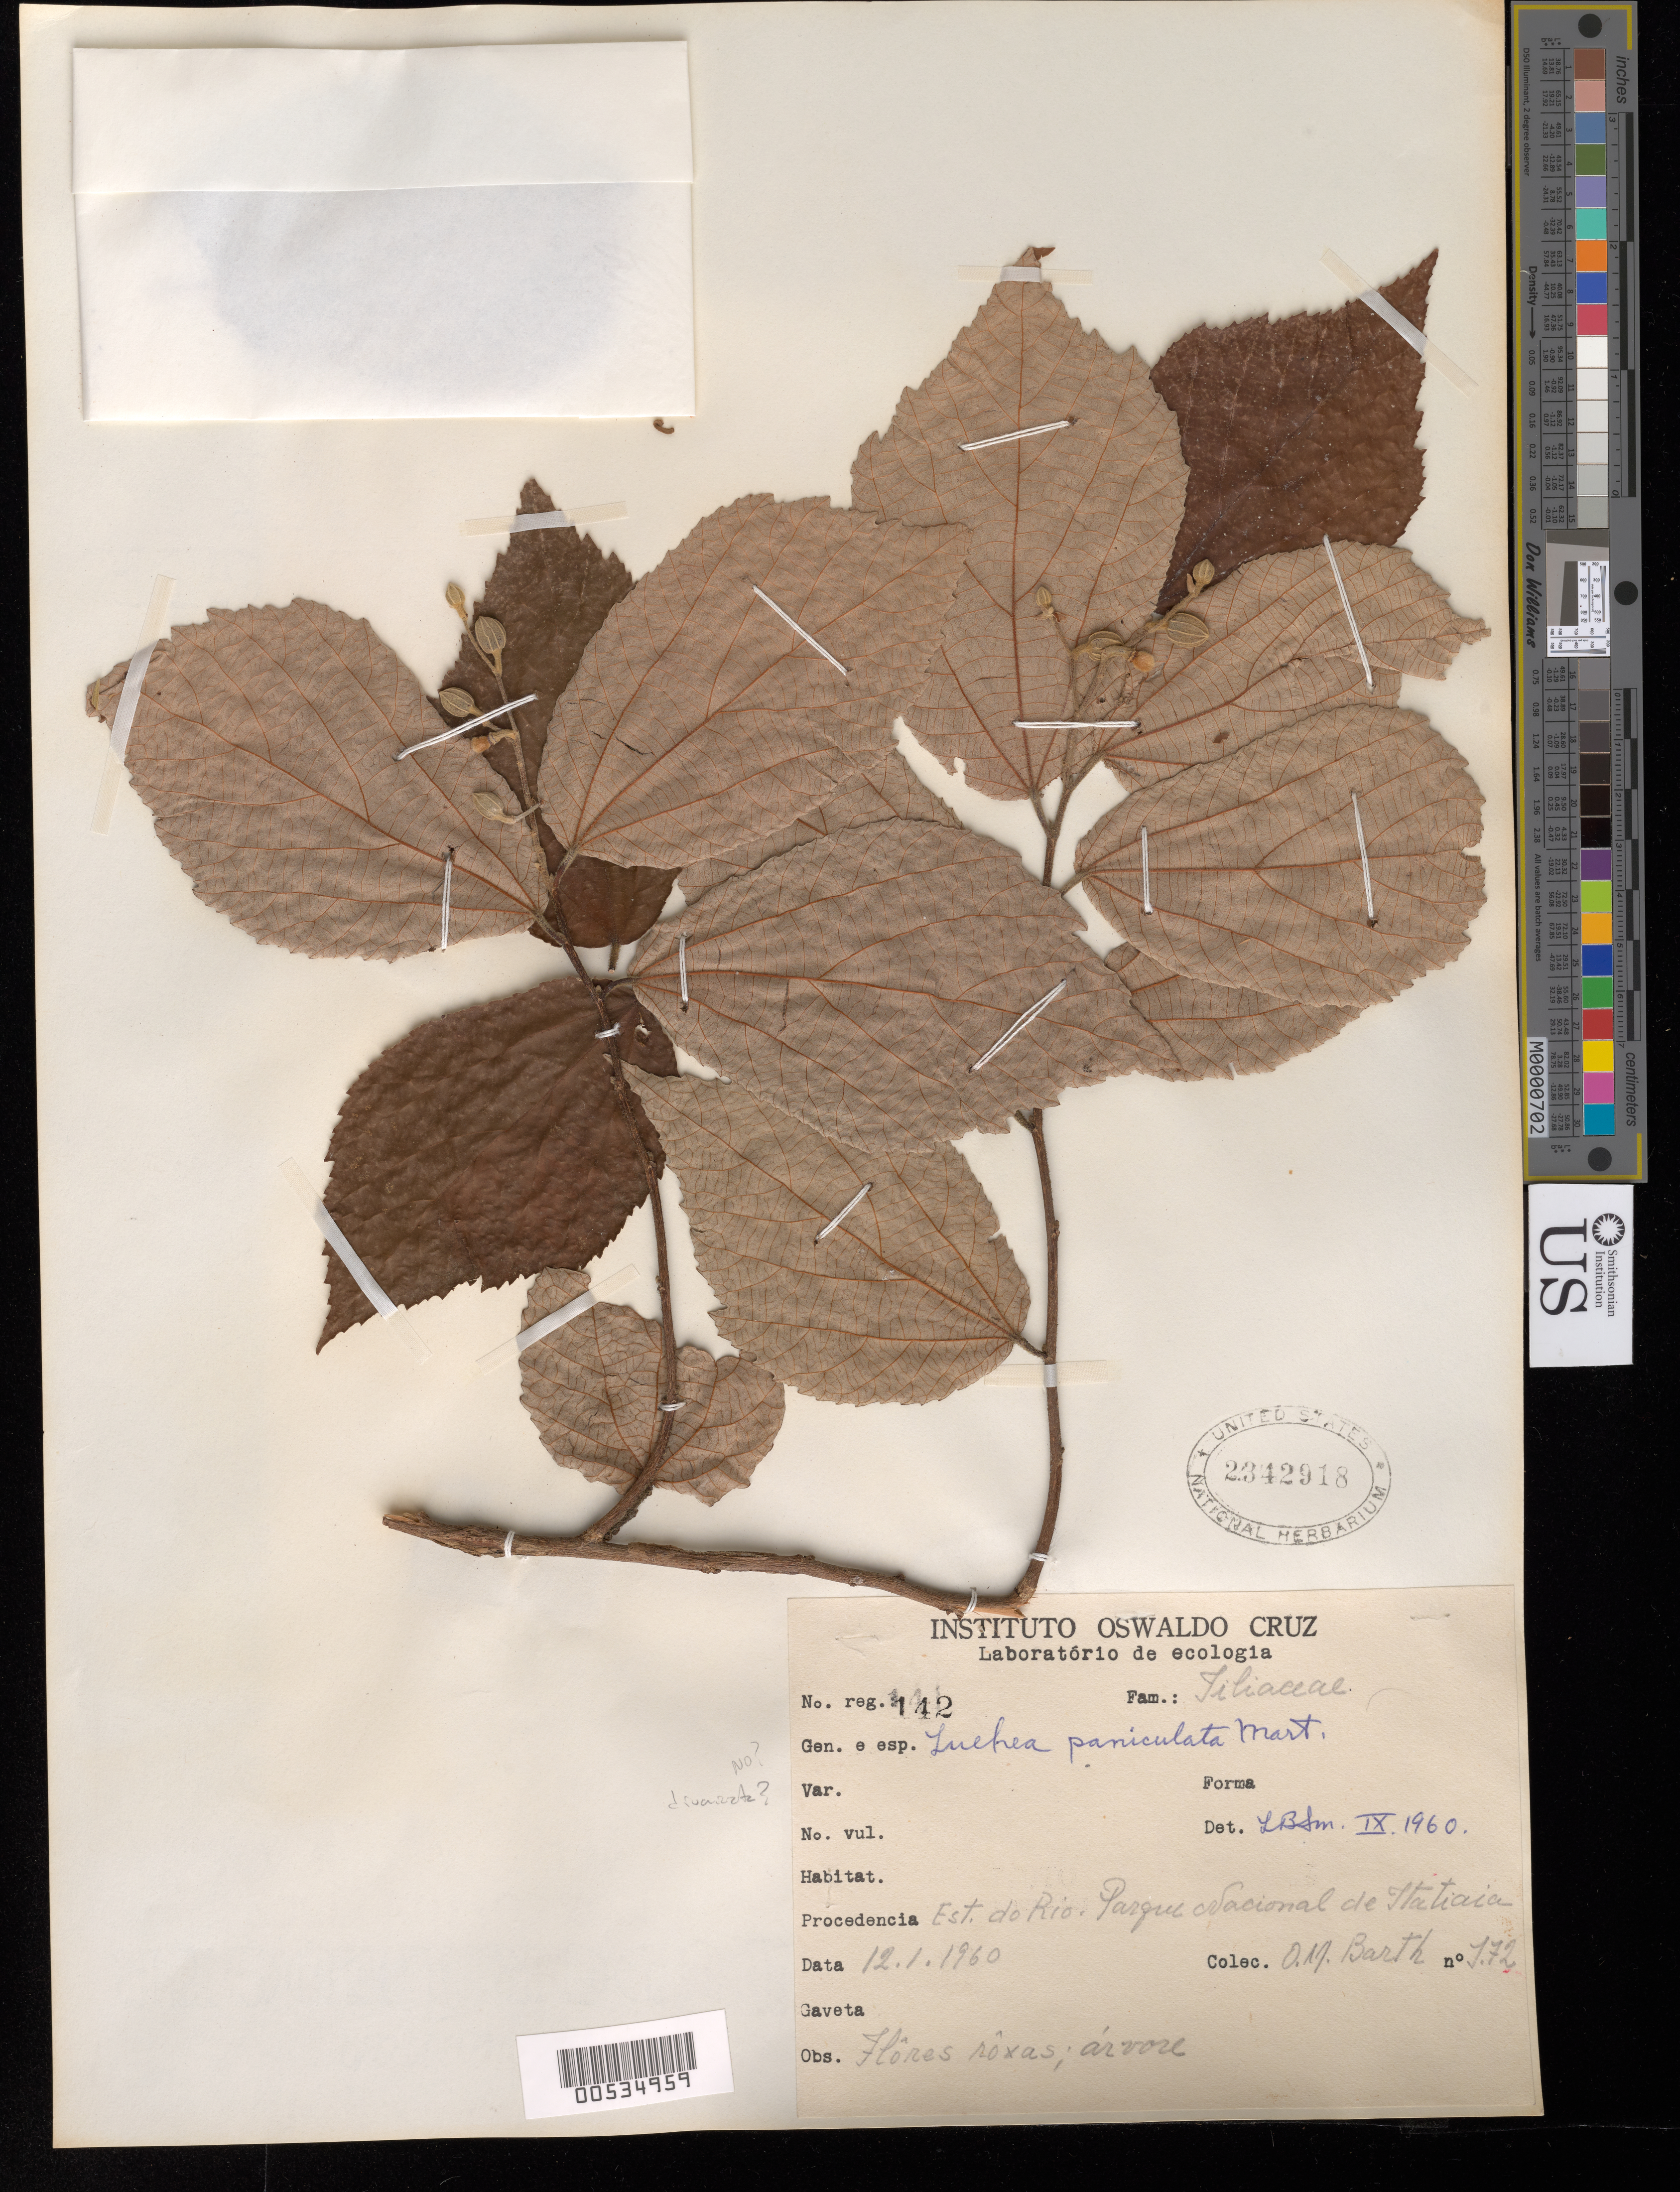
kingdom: Plantae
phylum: Tracheophyta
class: Magnoliopsida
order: Malvales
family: Malvaceae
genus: Luehea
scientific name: Luehea paniculata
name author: Mart.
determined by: Smith, Lyman B., (US), NMNH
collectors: O. Barth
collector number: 172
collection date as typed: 12 Jan 1960 or 01 Dec 1960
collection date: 1960-01-12 or 1960-12-01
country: Brazil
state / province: Rio de Janeiro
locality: Parque Nacional de Itatiaia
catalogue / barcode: US 2342918